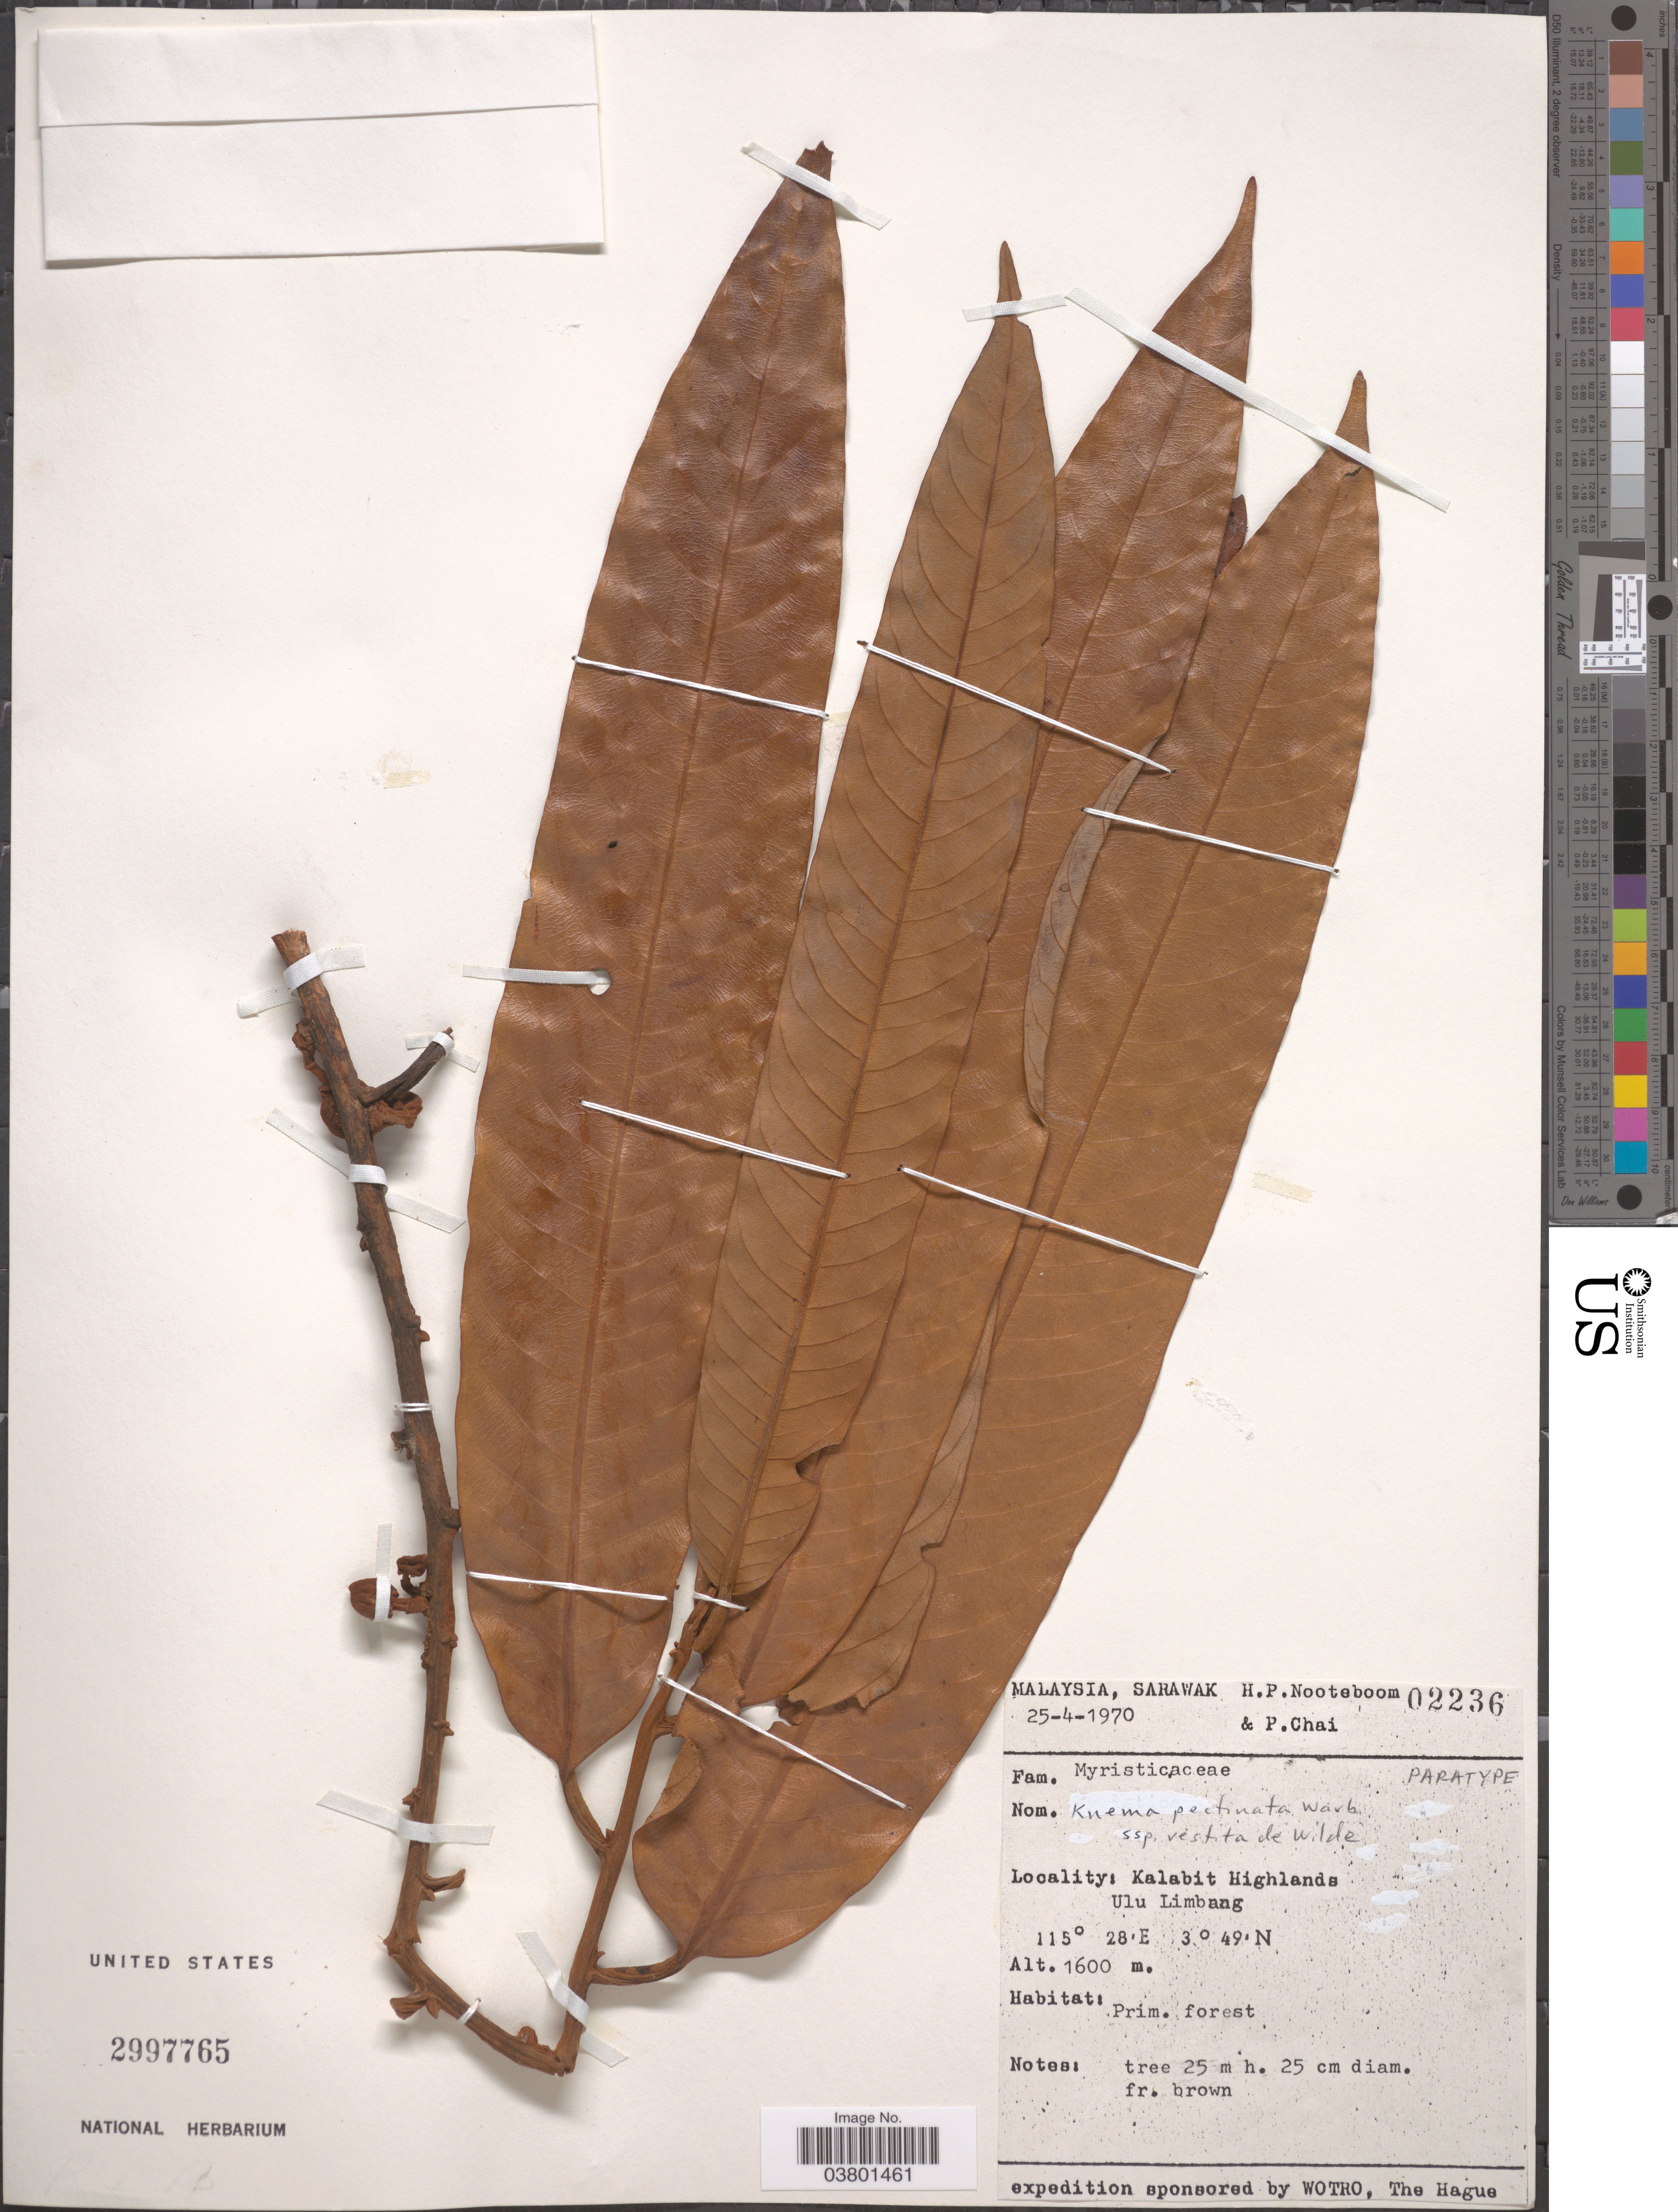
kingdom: Plantae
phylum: Tracheophyta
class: Magnoliopsida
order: Magnoliales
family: Myristicaceae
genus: Knema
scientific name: Knema pectinata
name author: Warb.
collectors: H. P. Nooteboom & P. Chai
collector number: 02236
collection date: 1970-04-25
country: Malaysia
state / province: Sarawak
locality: Kalabit Highlands. Ulu Limbang.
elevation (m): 1600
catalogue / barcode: US 2997765